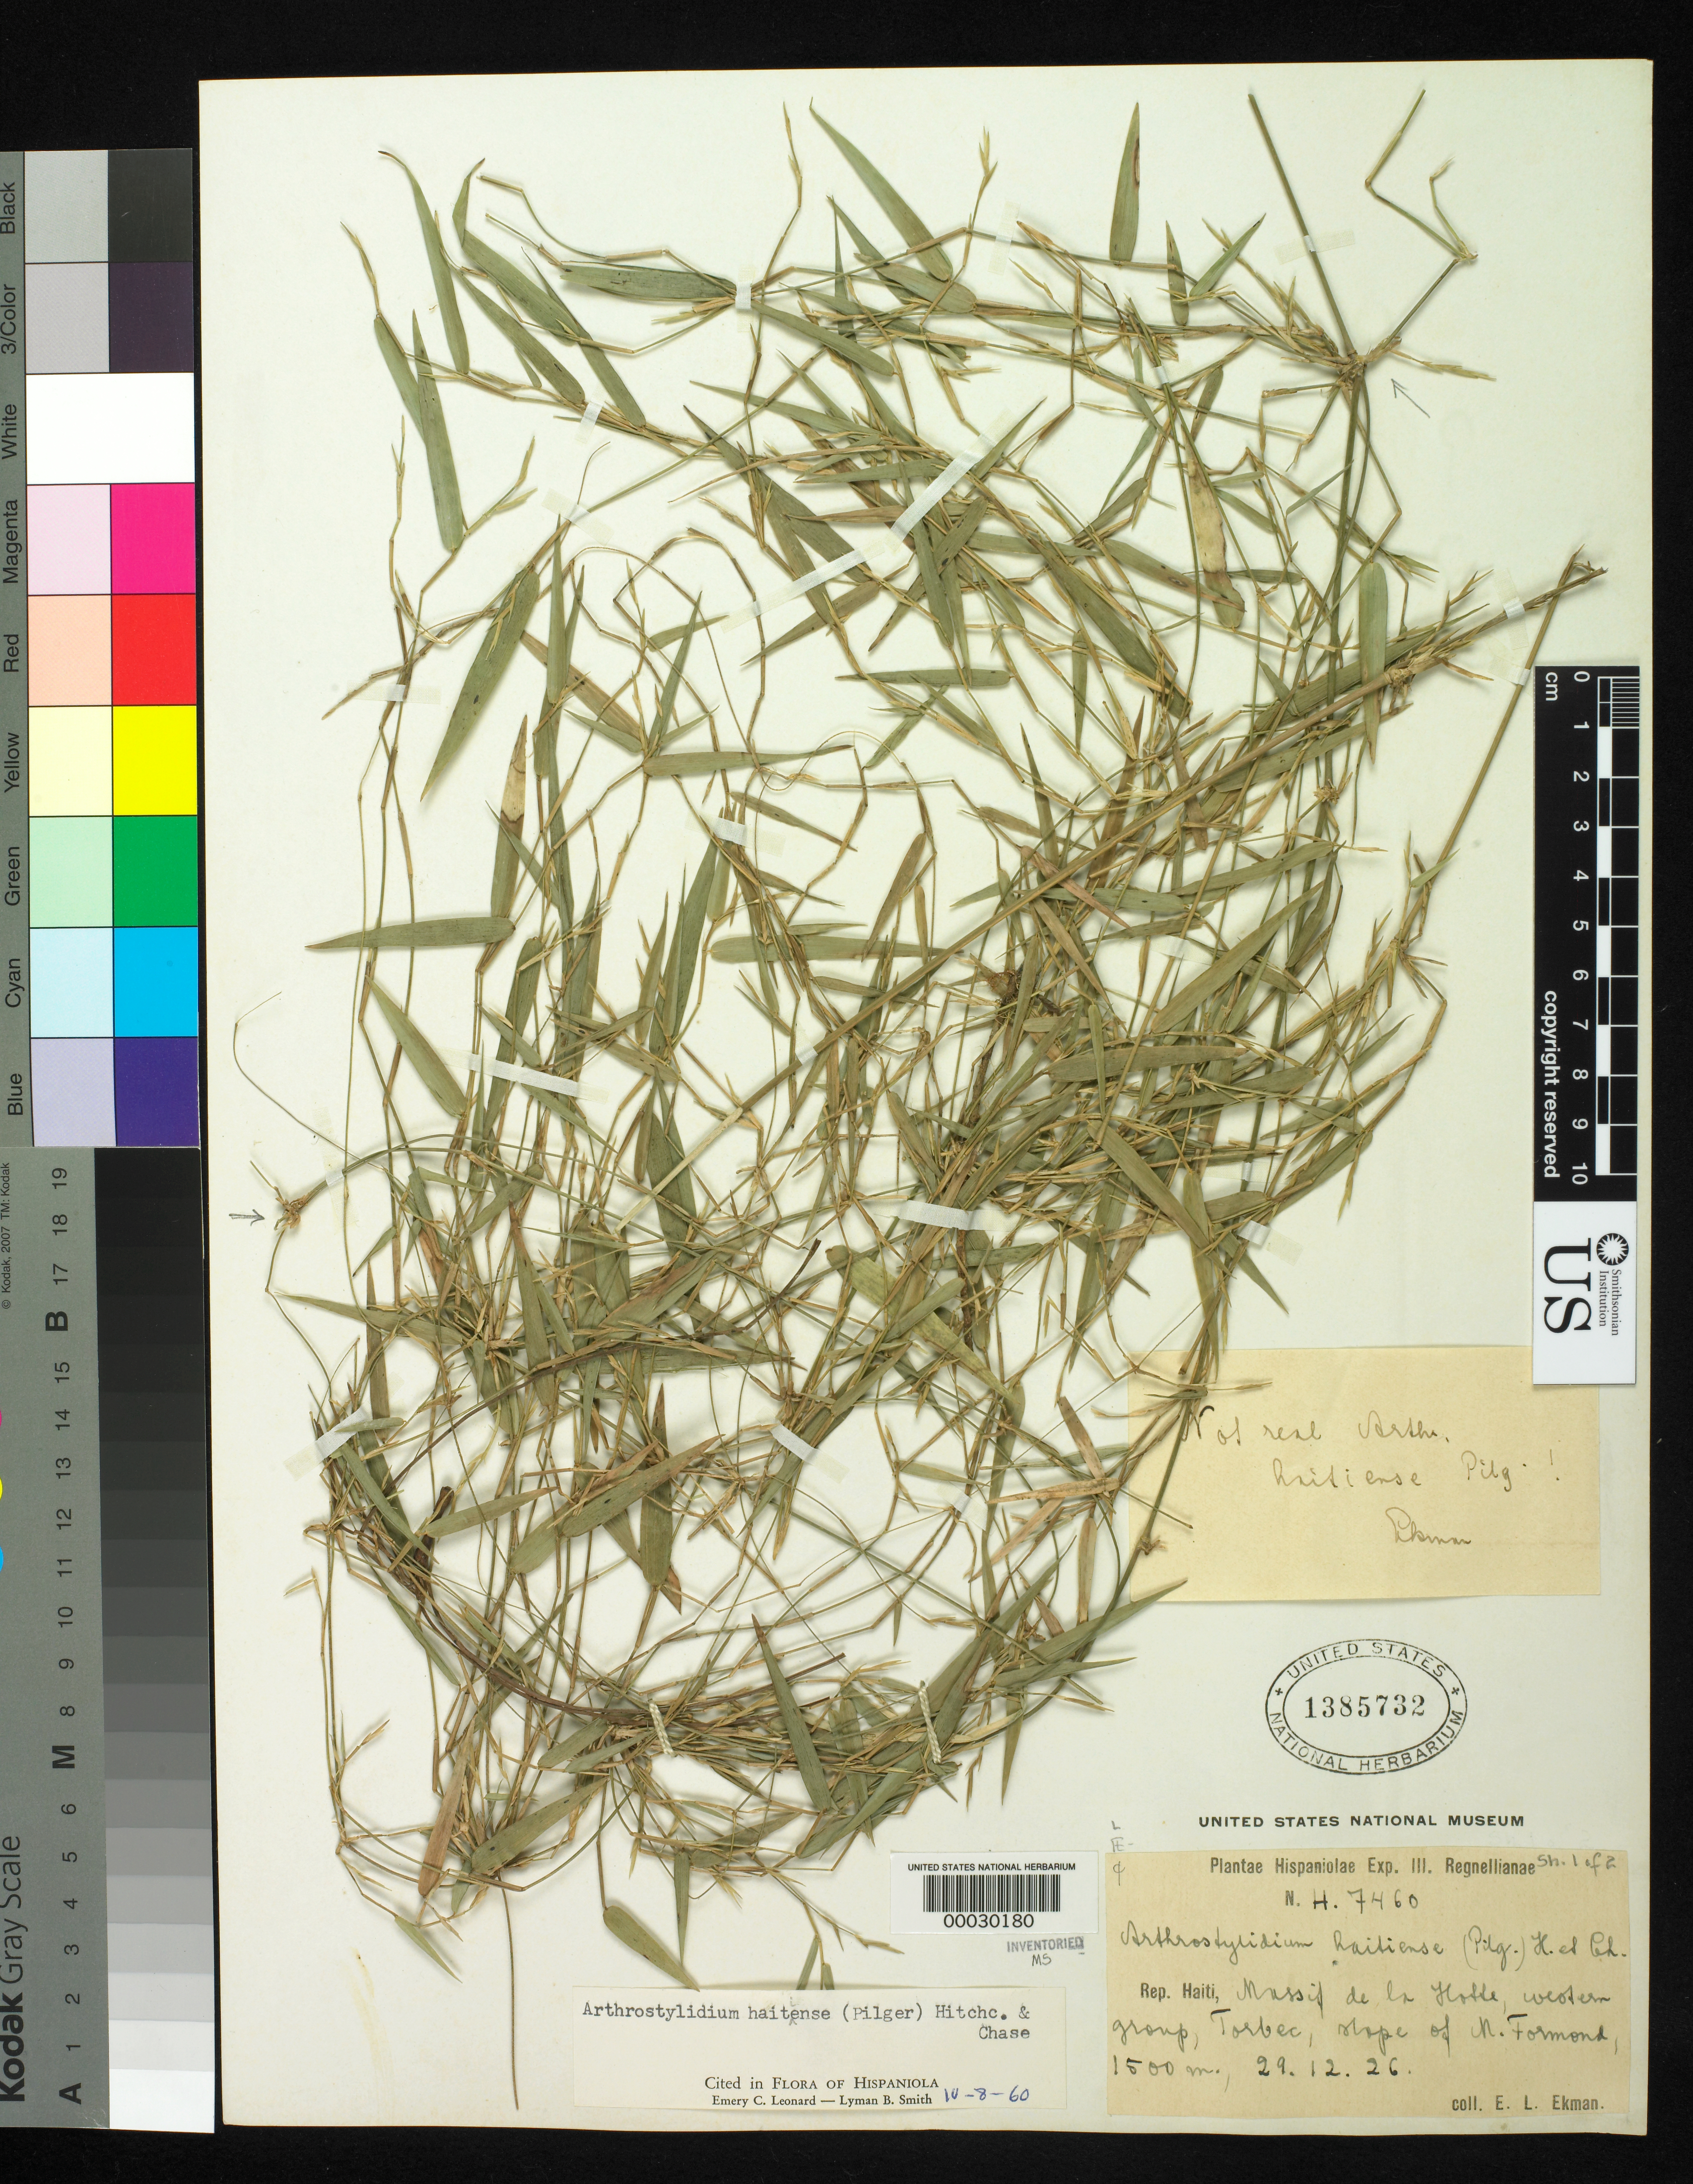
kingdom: Plantae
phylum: Tracheophyta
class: Liliopsida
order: Poales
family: Poaceae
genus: Arthrostylidium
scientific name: Arthrostylidium haitiense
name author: (Pilg.) Hitchc. & Chase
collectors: E. L. Ekman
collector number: H-7460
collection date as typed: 29 Dec 1926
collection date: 1926-12-29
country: Haiti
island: Hispaniola Island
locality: Massif de la hatte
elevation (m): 1500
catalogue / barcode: US 1385732